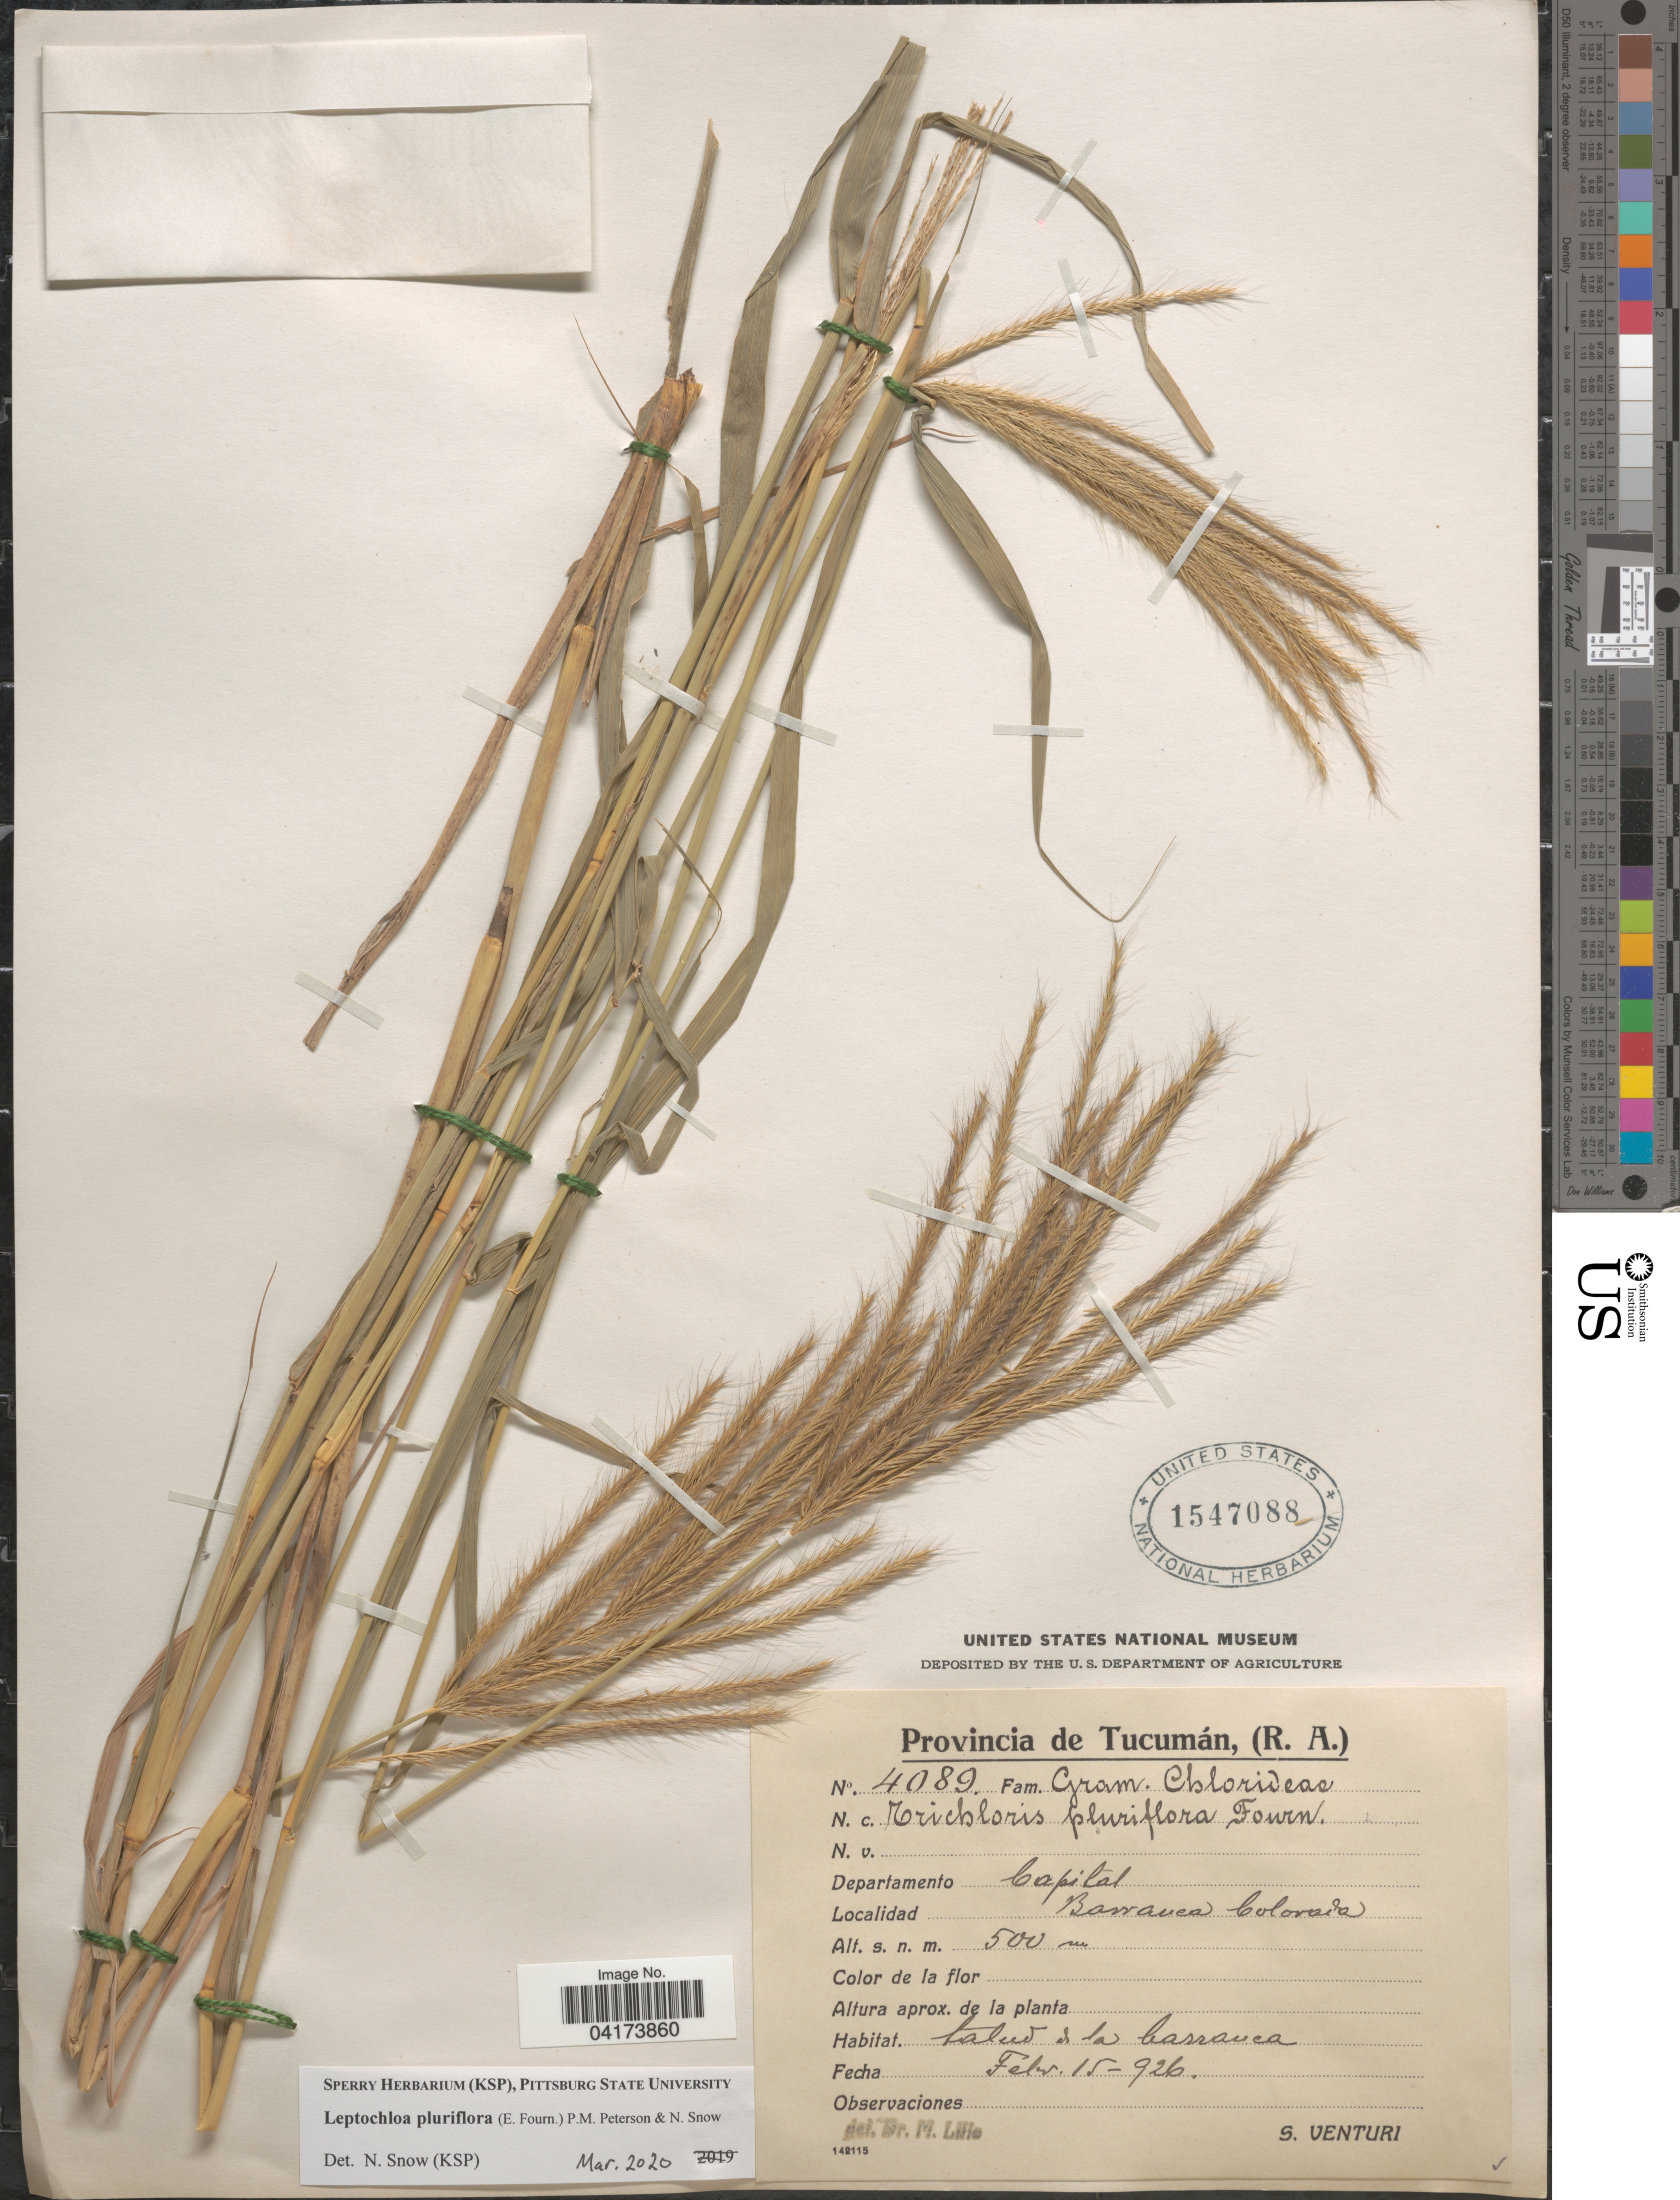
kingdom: Plantae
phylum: Tracheophyta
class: Liliopsida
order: Poales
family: Poaceae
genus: Leptochloa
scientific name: Leptochloa pluriflora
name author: (E. Fourn.) P.M. Peterson & N. Snow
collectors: S. Venturi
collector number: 4089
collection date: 1926-02-15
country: Argentina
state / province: Tucuman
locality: Departamento Capital. Barranca Colorada.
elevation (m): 500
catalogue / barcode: US 1547088